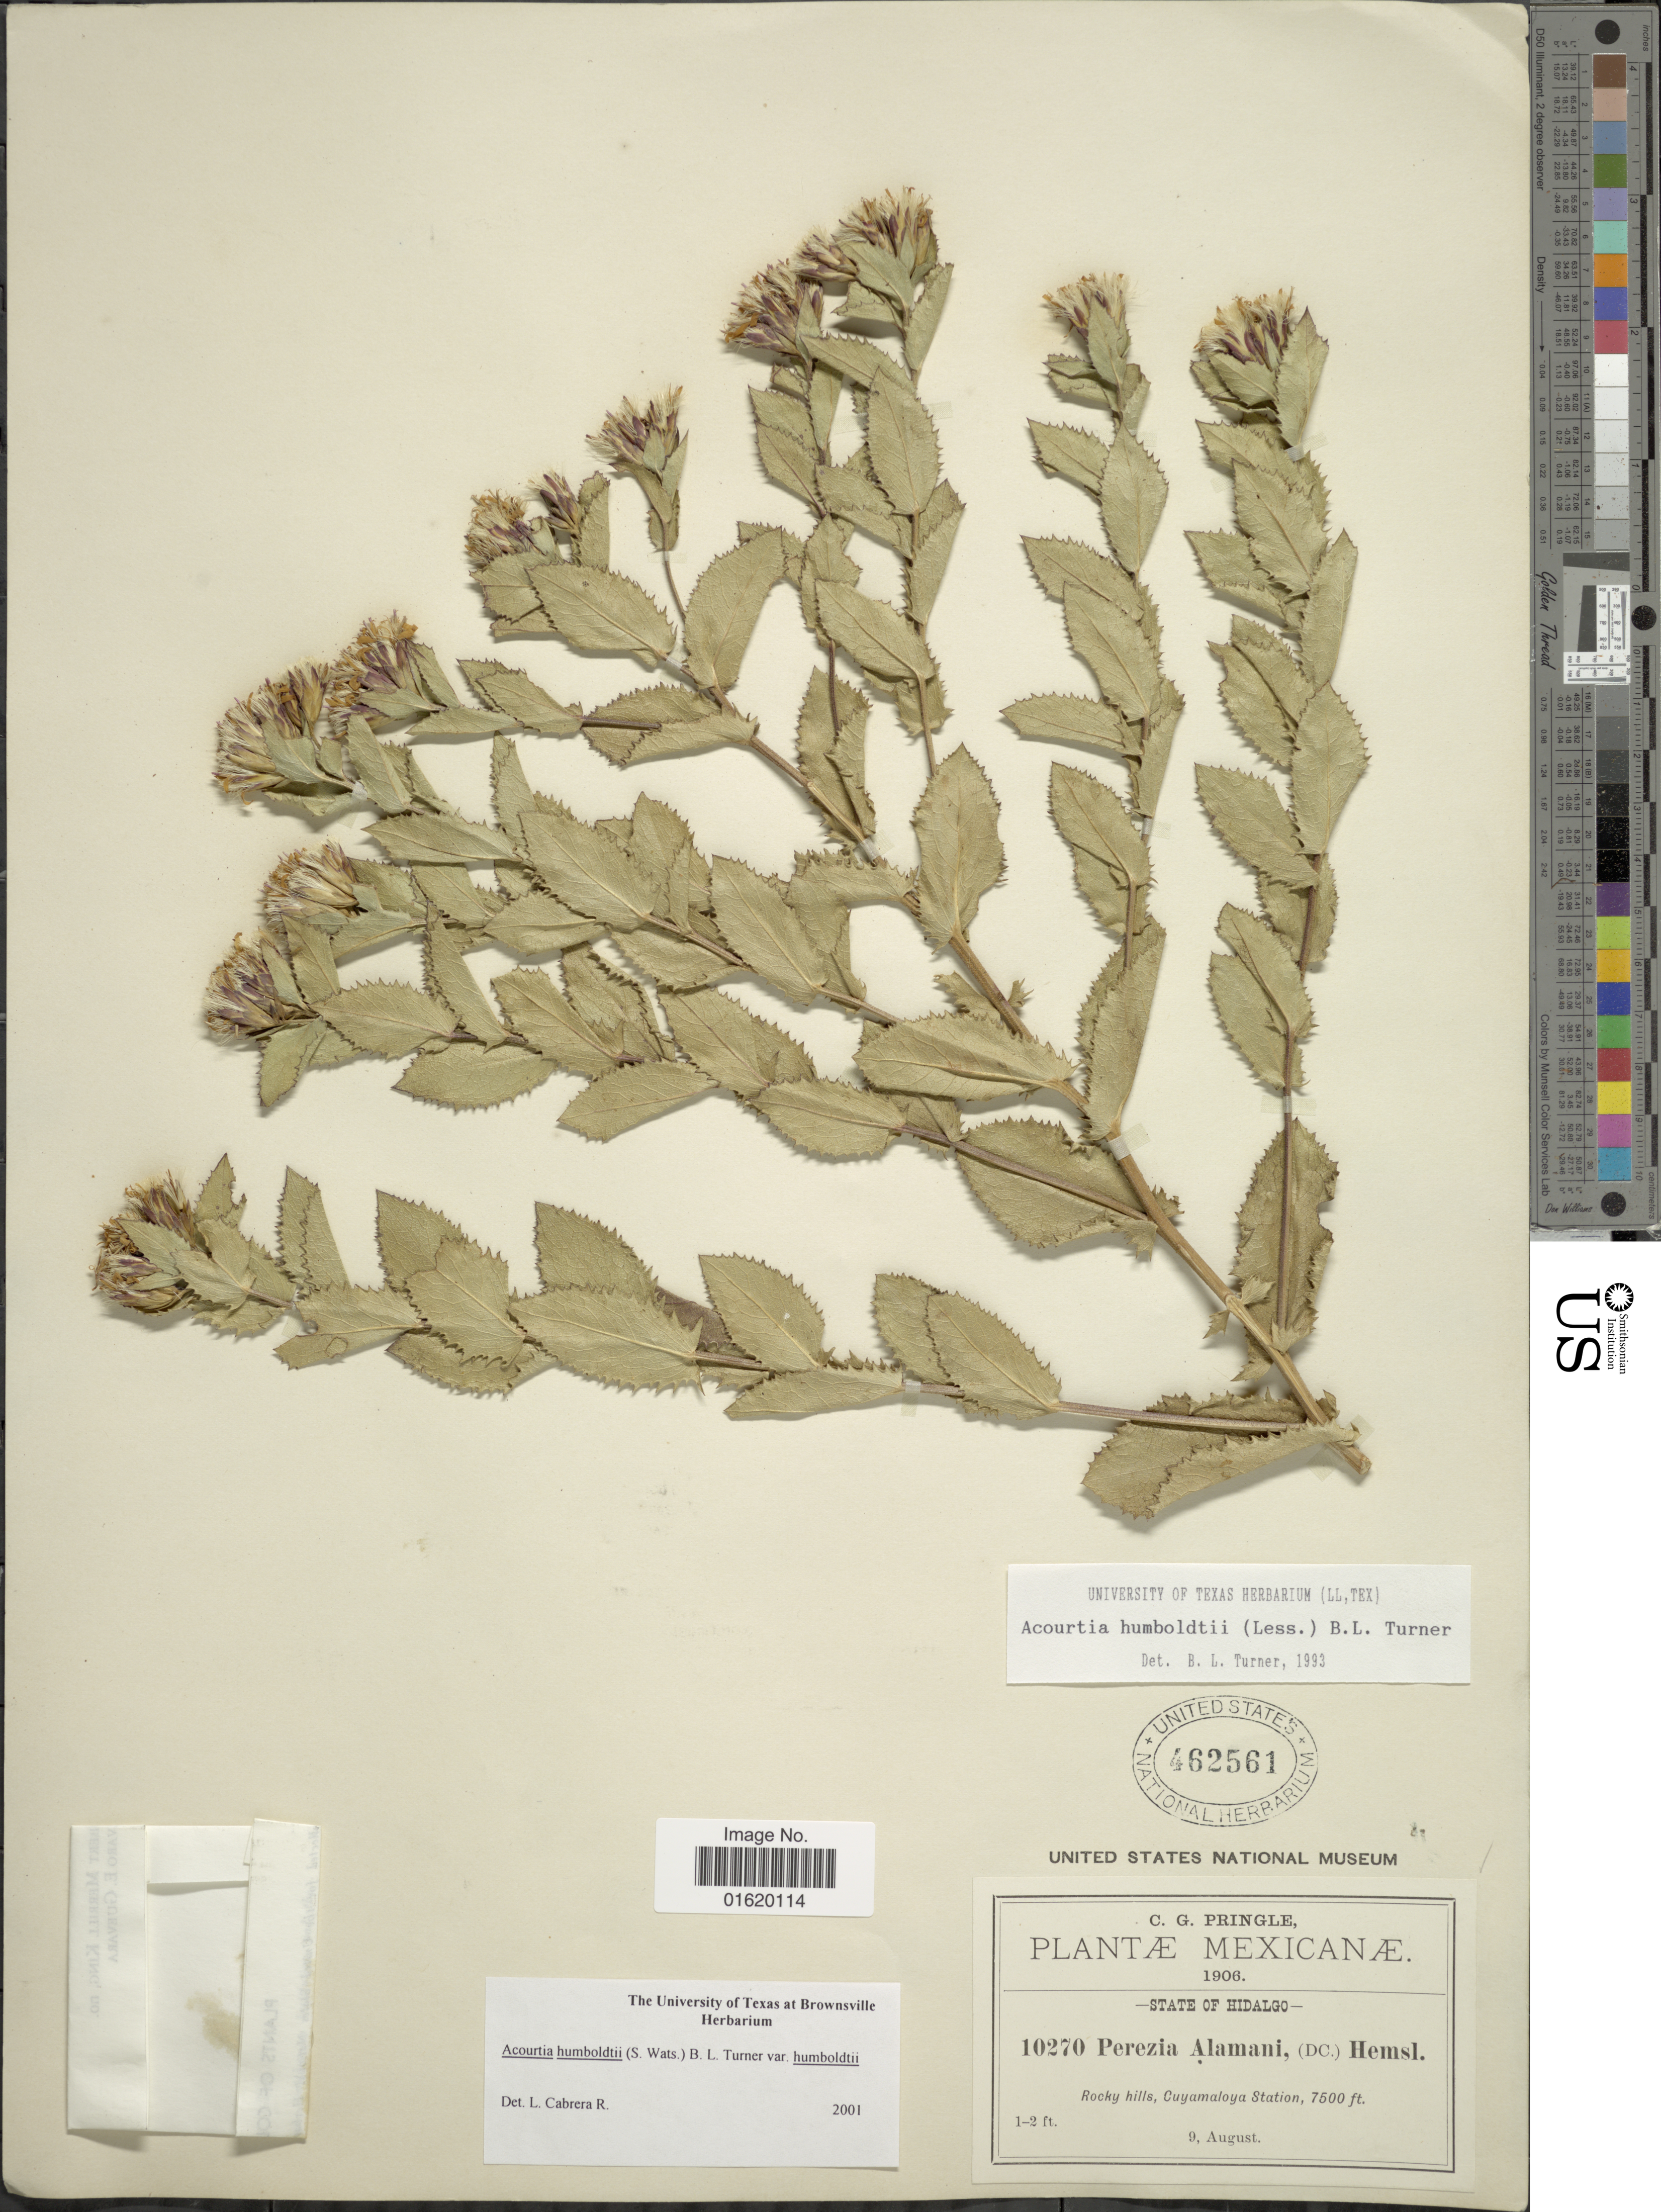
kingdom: Plantae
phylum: Tracheophyta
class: Magnoliopsida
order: Asterales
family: Asteraceae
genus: Acourtia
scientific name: Acourtia humboldtii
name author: (Less.) B.L. Turner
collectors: C. G. Pringle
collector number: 10270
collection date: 1906-08-09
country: Mexico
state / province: Hidalgo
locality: Rocky hills, Cuyamaloya Station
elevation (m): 2286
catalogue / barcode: US 462561